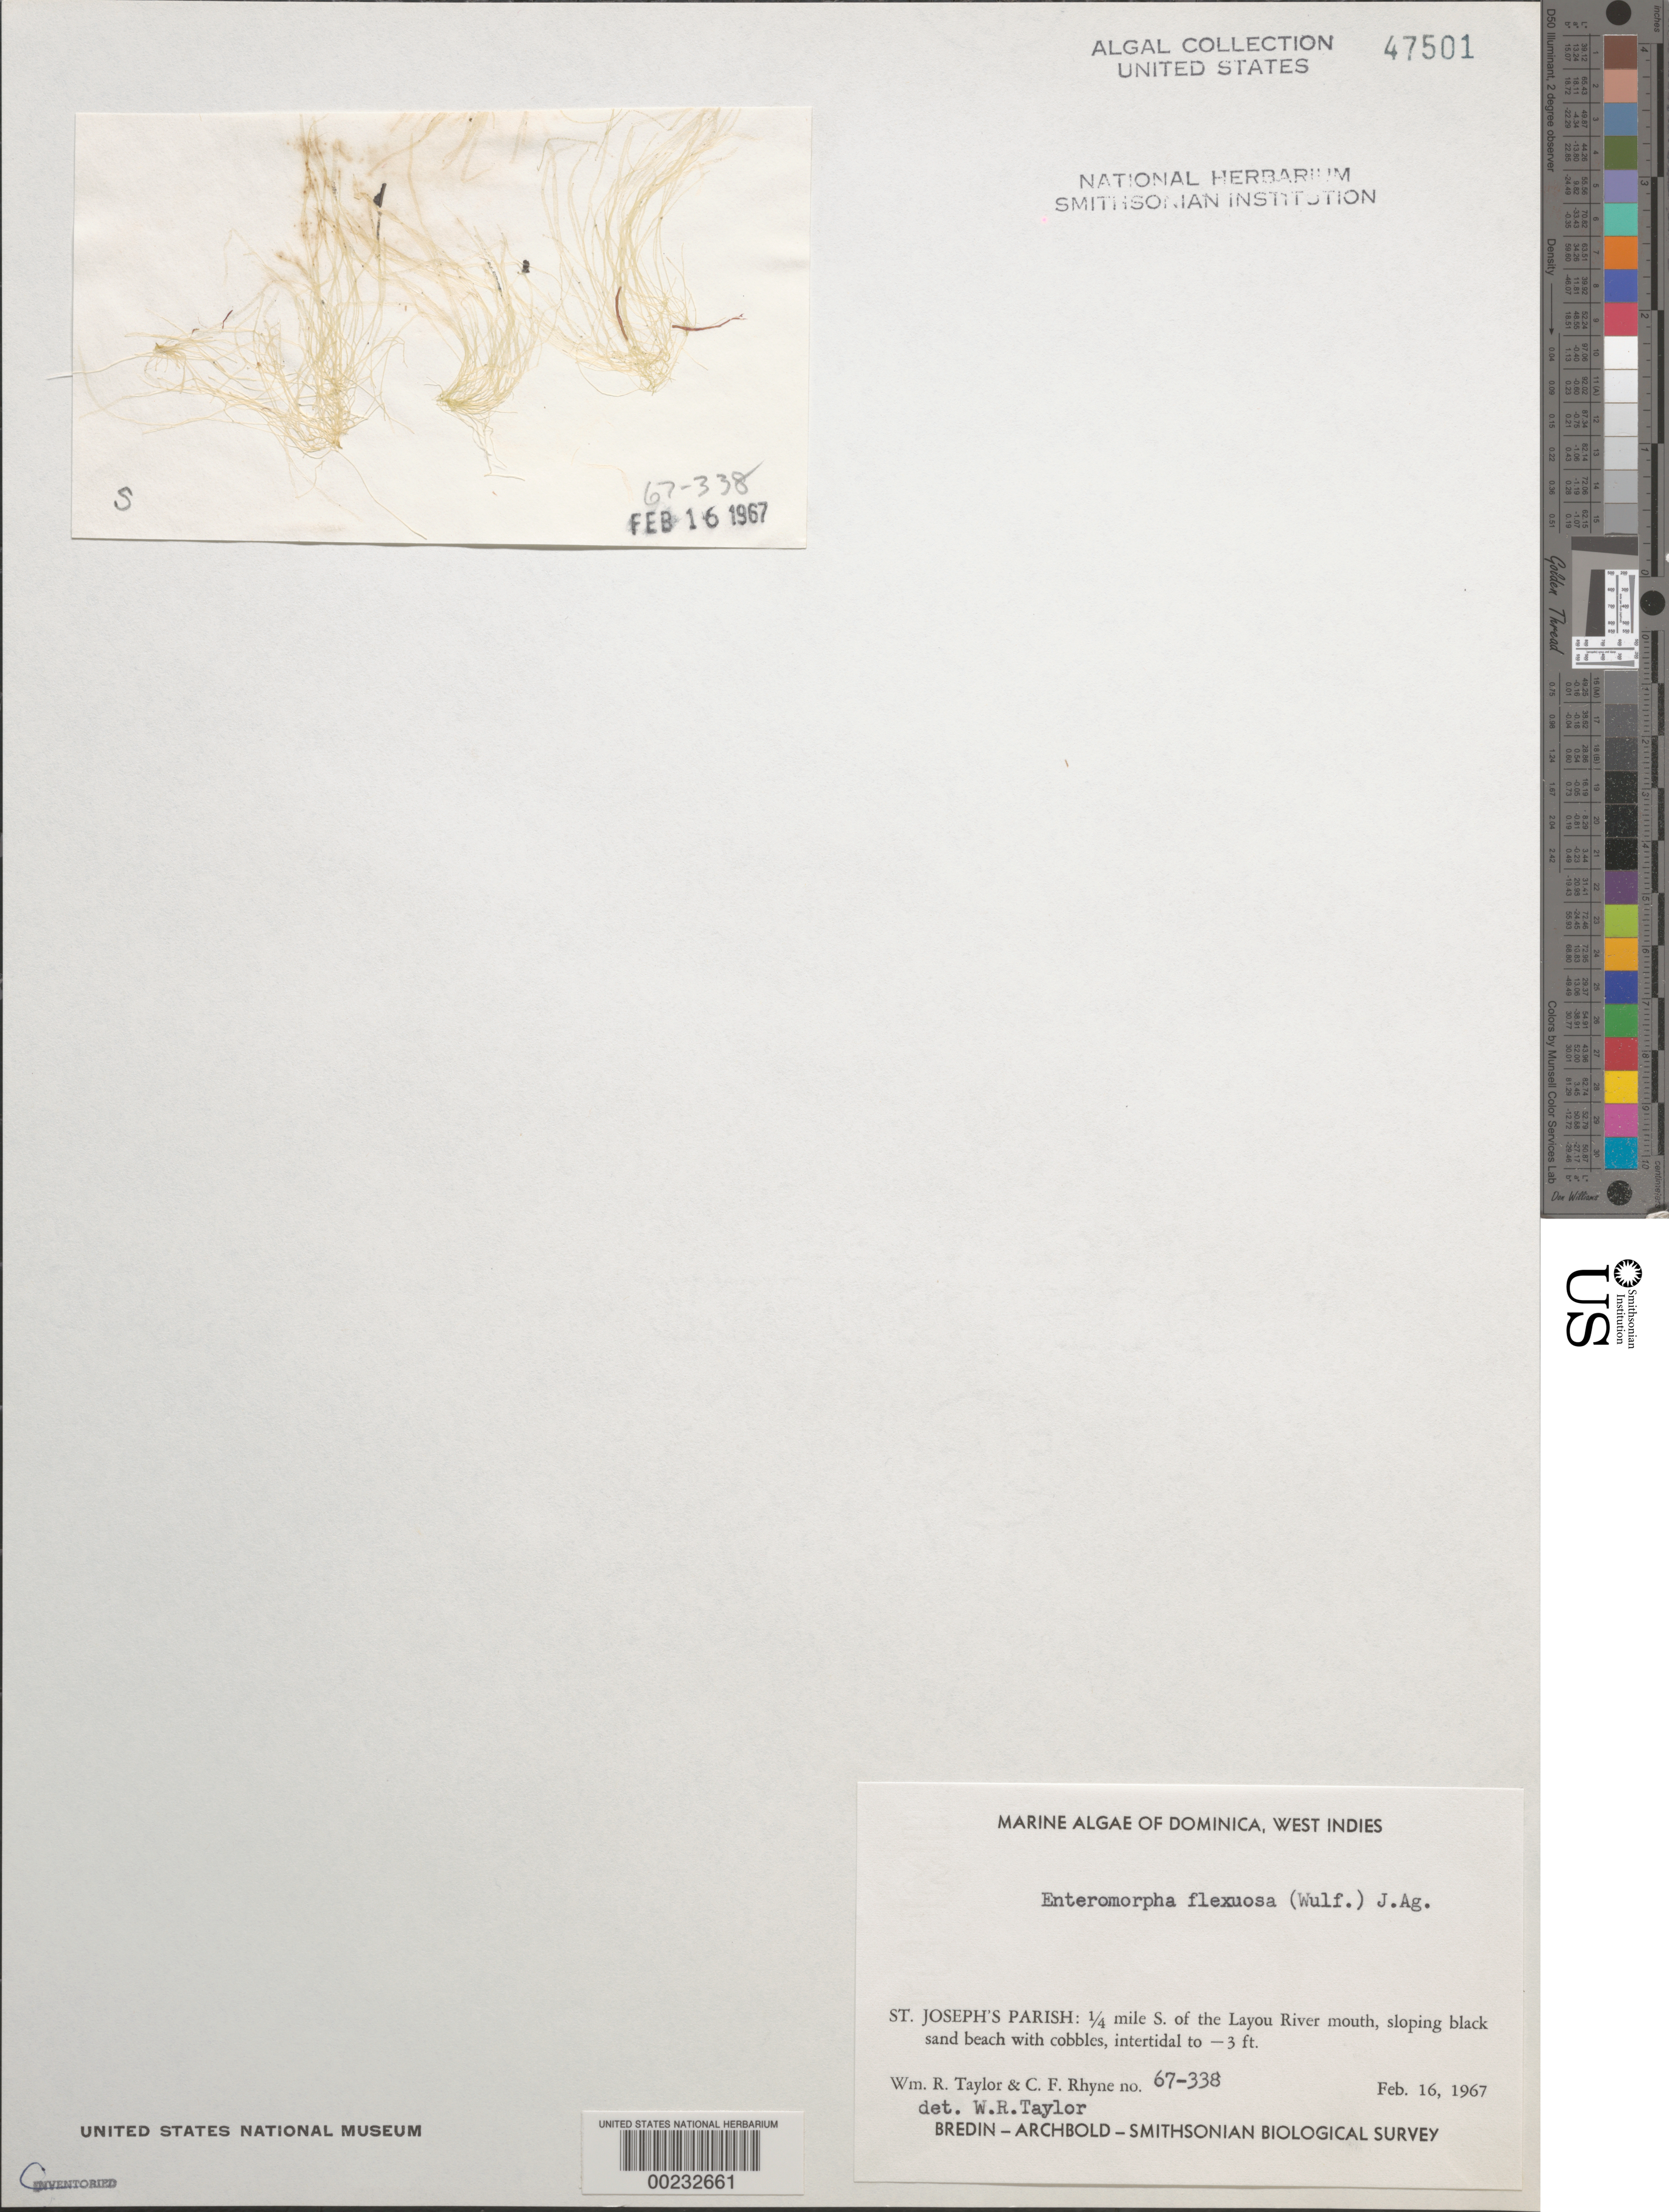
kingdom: Plantae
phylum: Chlorophyta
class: Ulvophyceae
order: Ulvales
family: Ulvaceae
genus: Ulva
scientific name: Ulva flexuosa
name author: Wulfen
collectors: W. R. Taylor & C. Rhyne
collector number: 67-338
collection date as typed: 16 Feb 1967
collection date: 1967-02-16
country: Dominica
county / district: St. Joseph's Parish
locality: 0.25 mile south of Layou River mouth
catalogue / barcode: US 47501